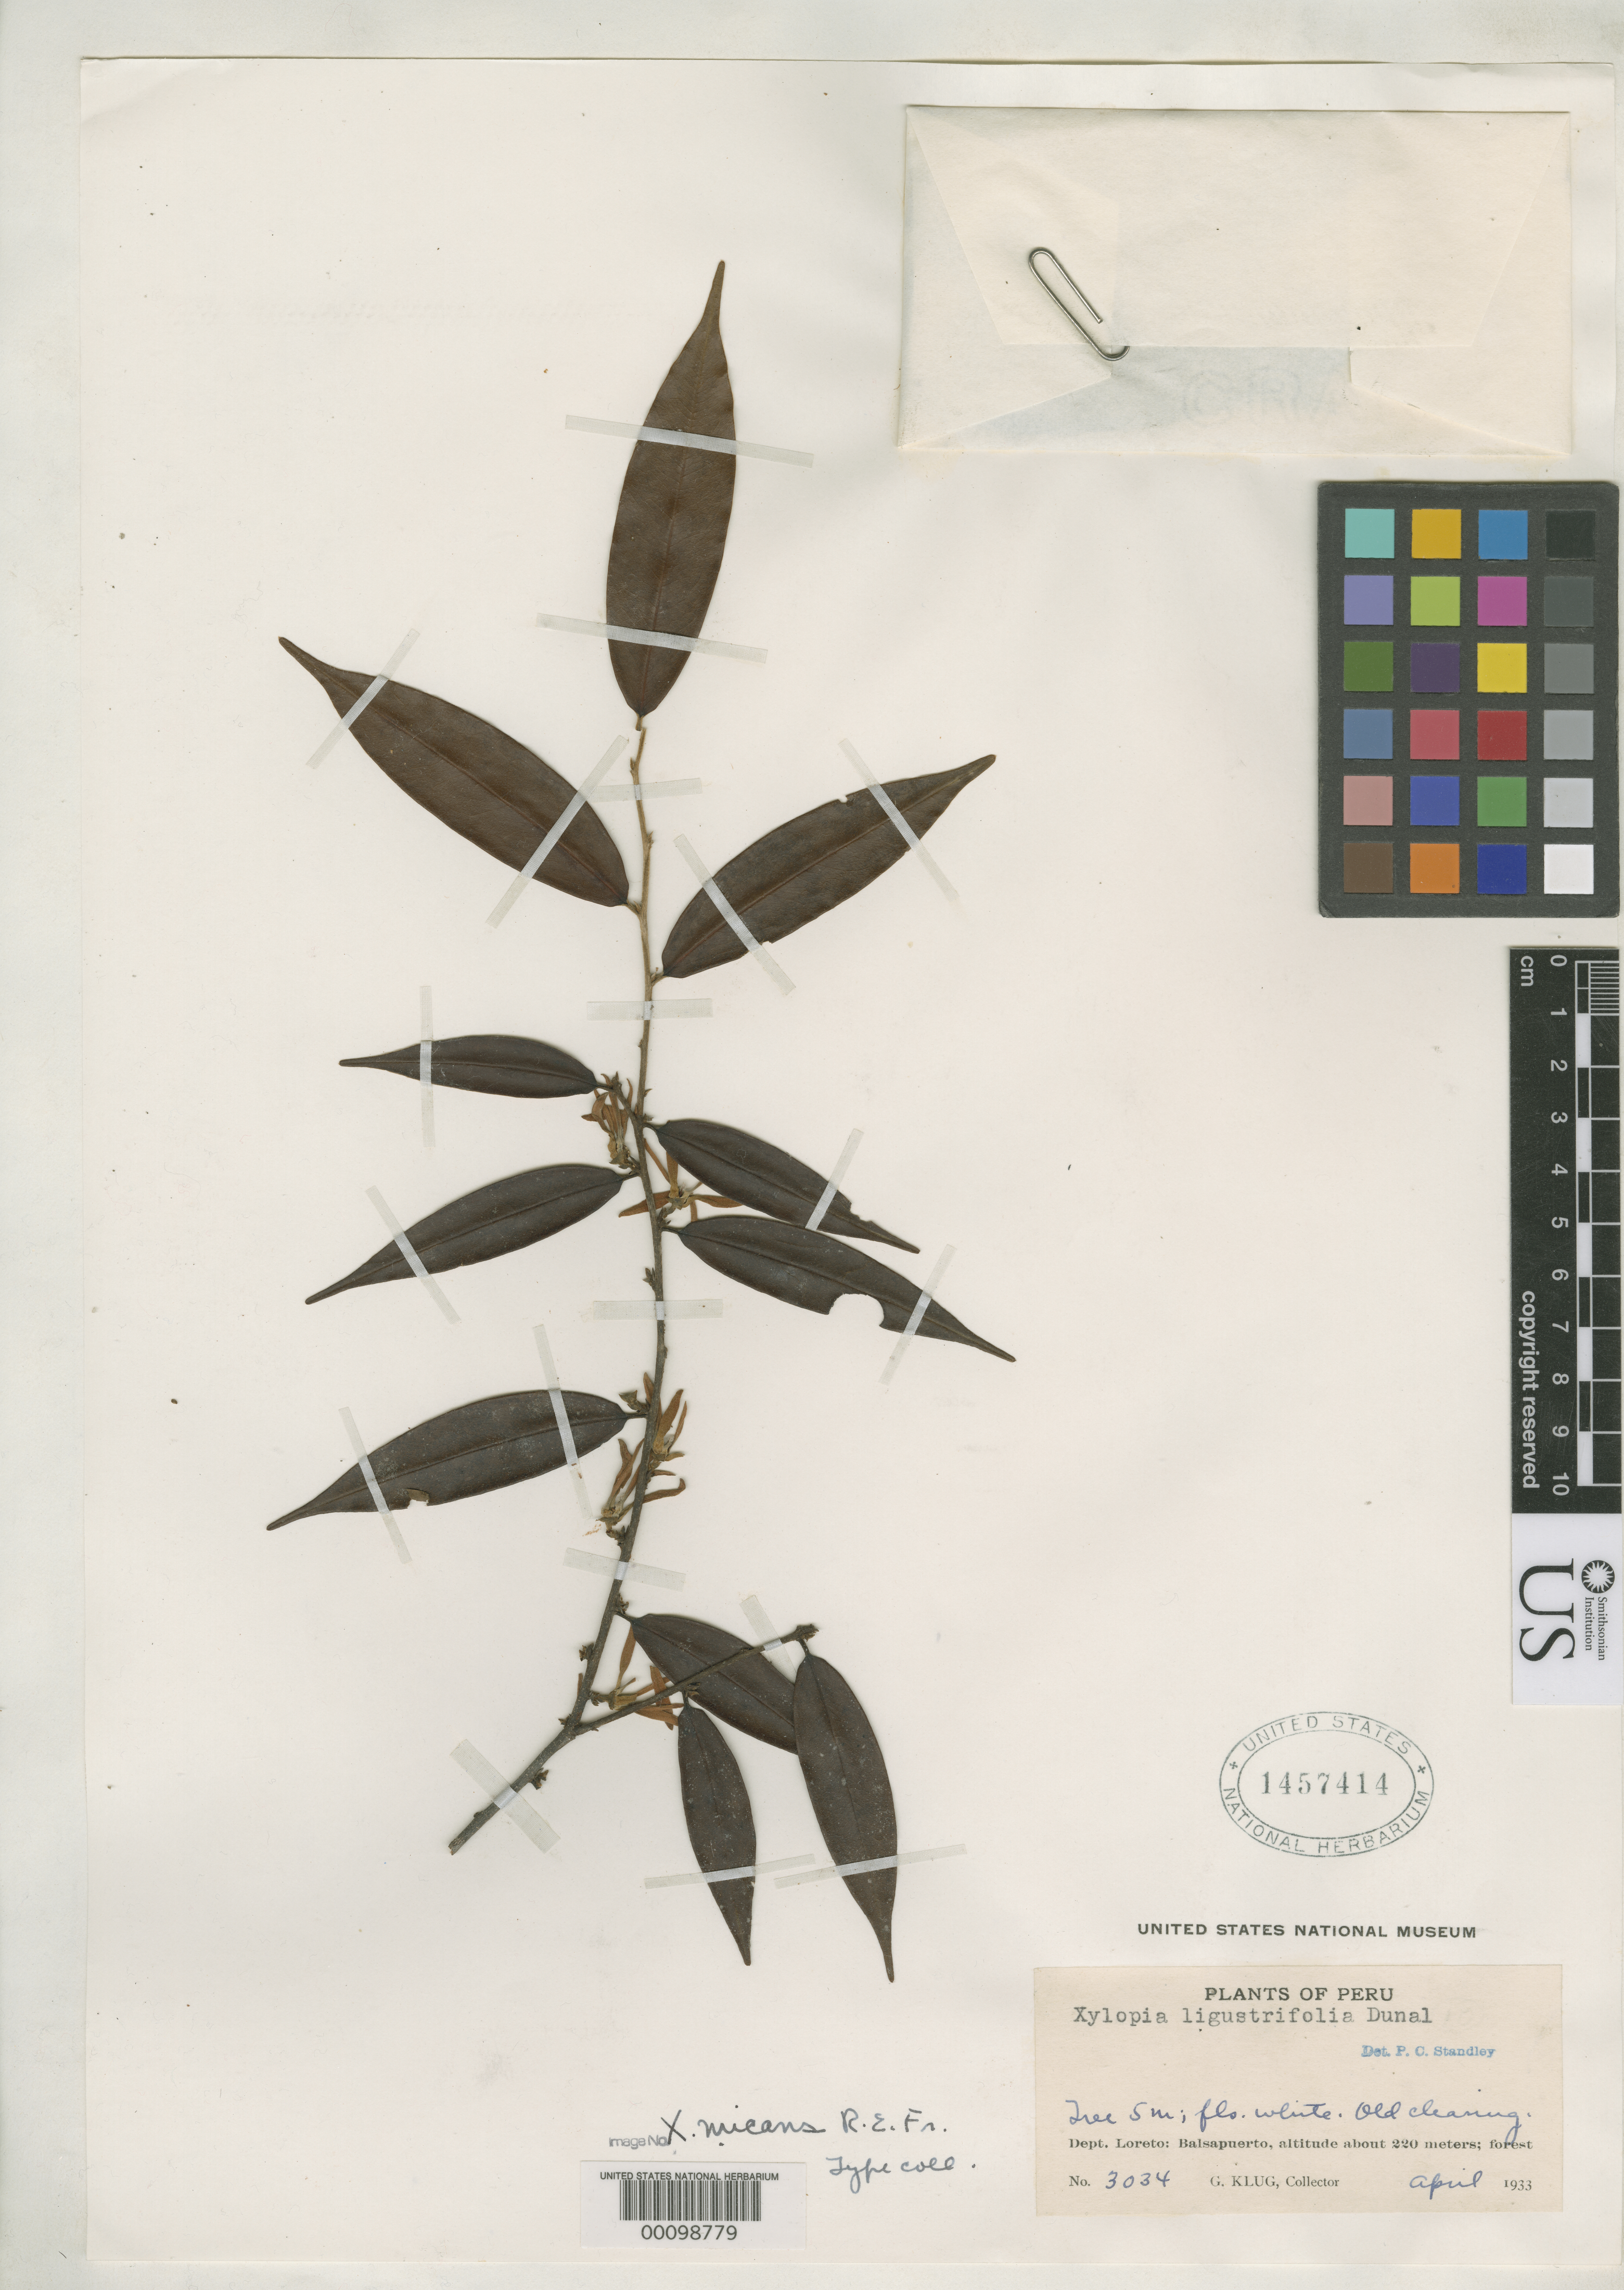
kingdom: Plantae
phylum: Tracheophyta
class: Magnoliopsida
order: Magnoliales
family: Annonaceae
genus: Xylopia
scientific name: Xylopia micans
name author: R.E. Fr.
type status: Isotype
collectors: G. Klug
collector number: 3034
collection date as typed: Apr 1933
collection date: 1933-04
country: Peru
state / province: Loreto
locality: Balsapuerto.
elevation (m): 220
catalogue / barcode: US 1457414